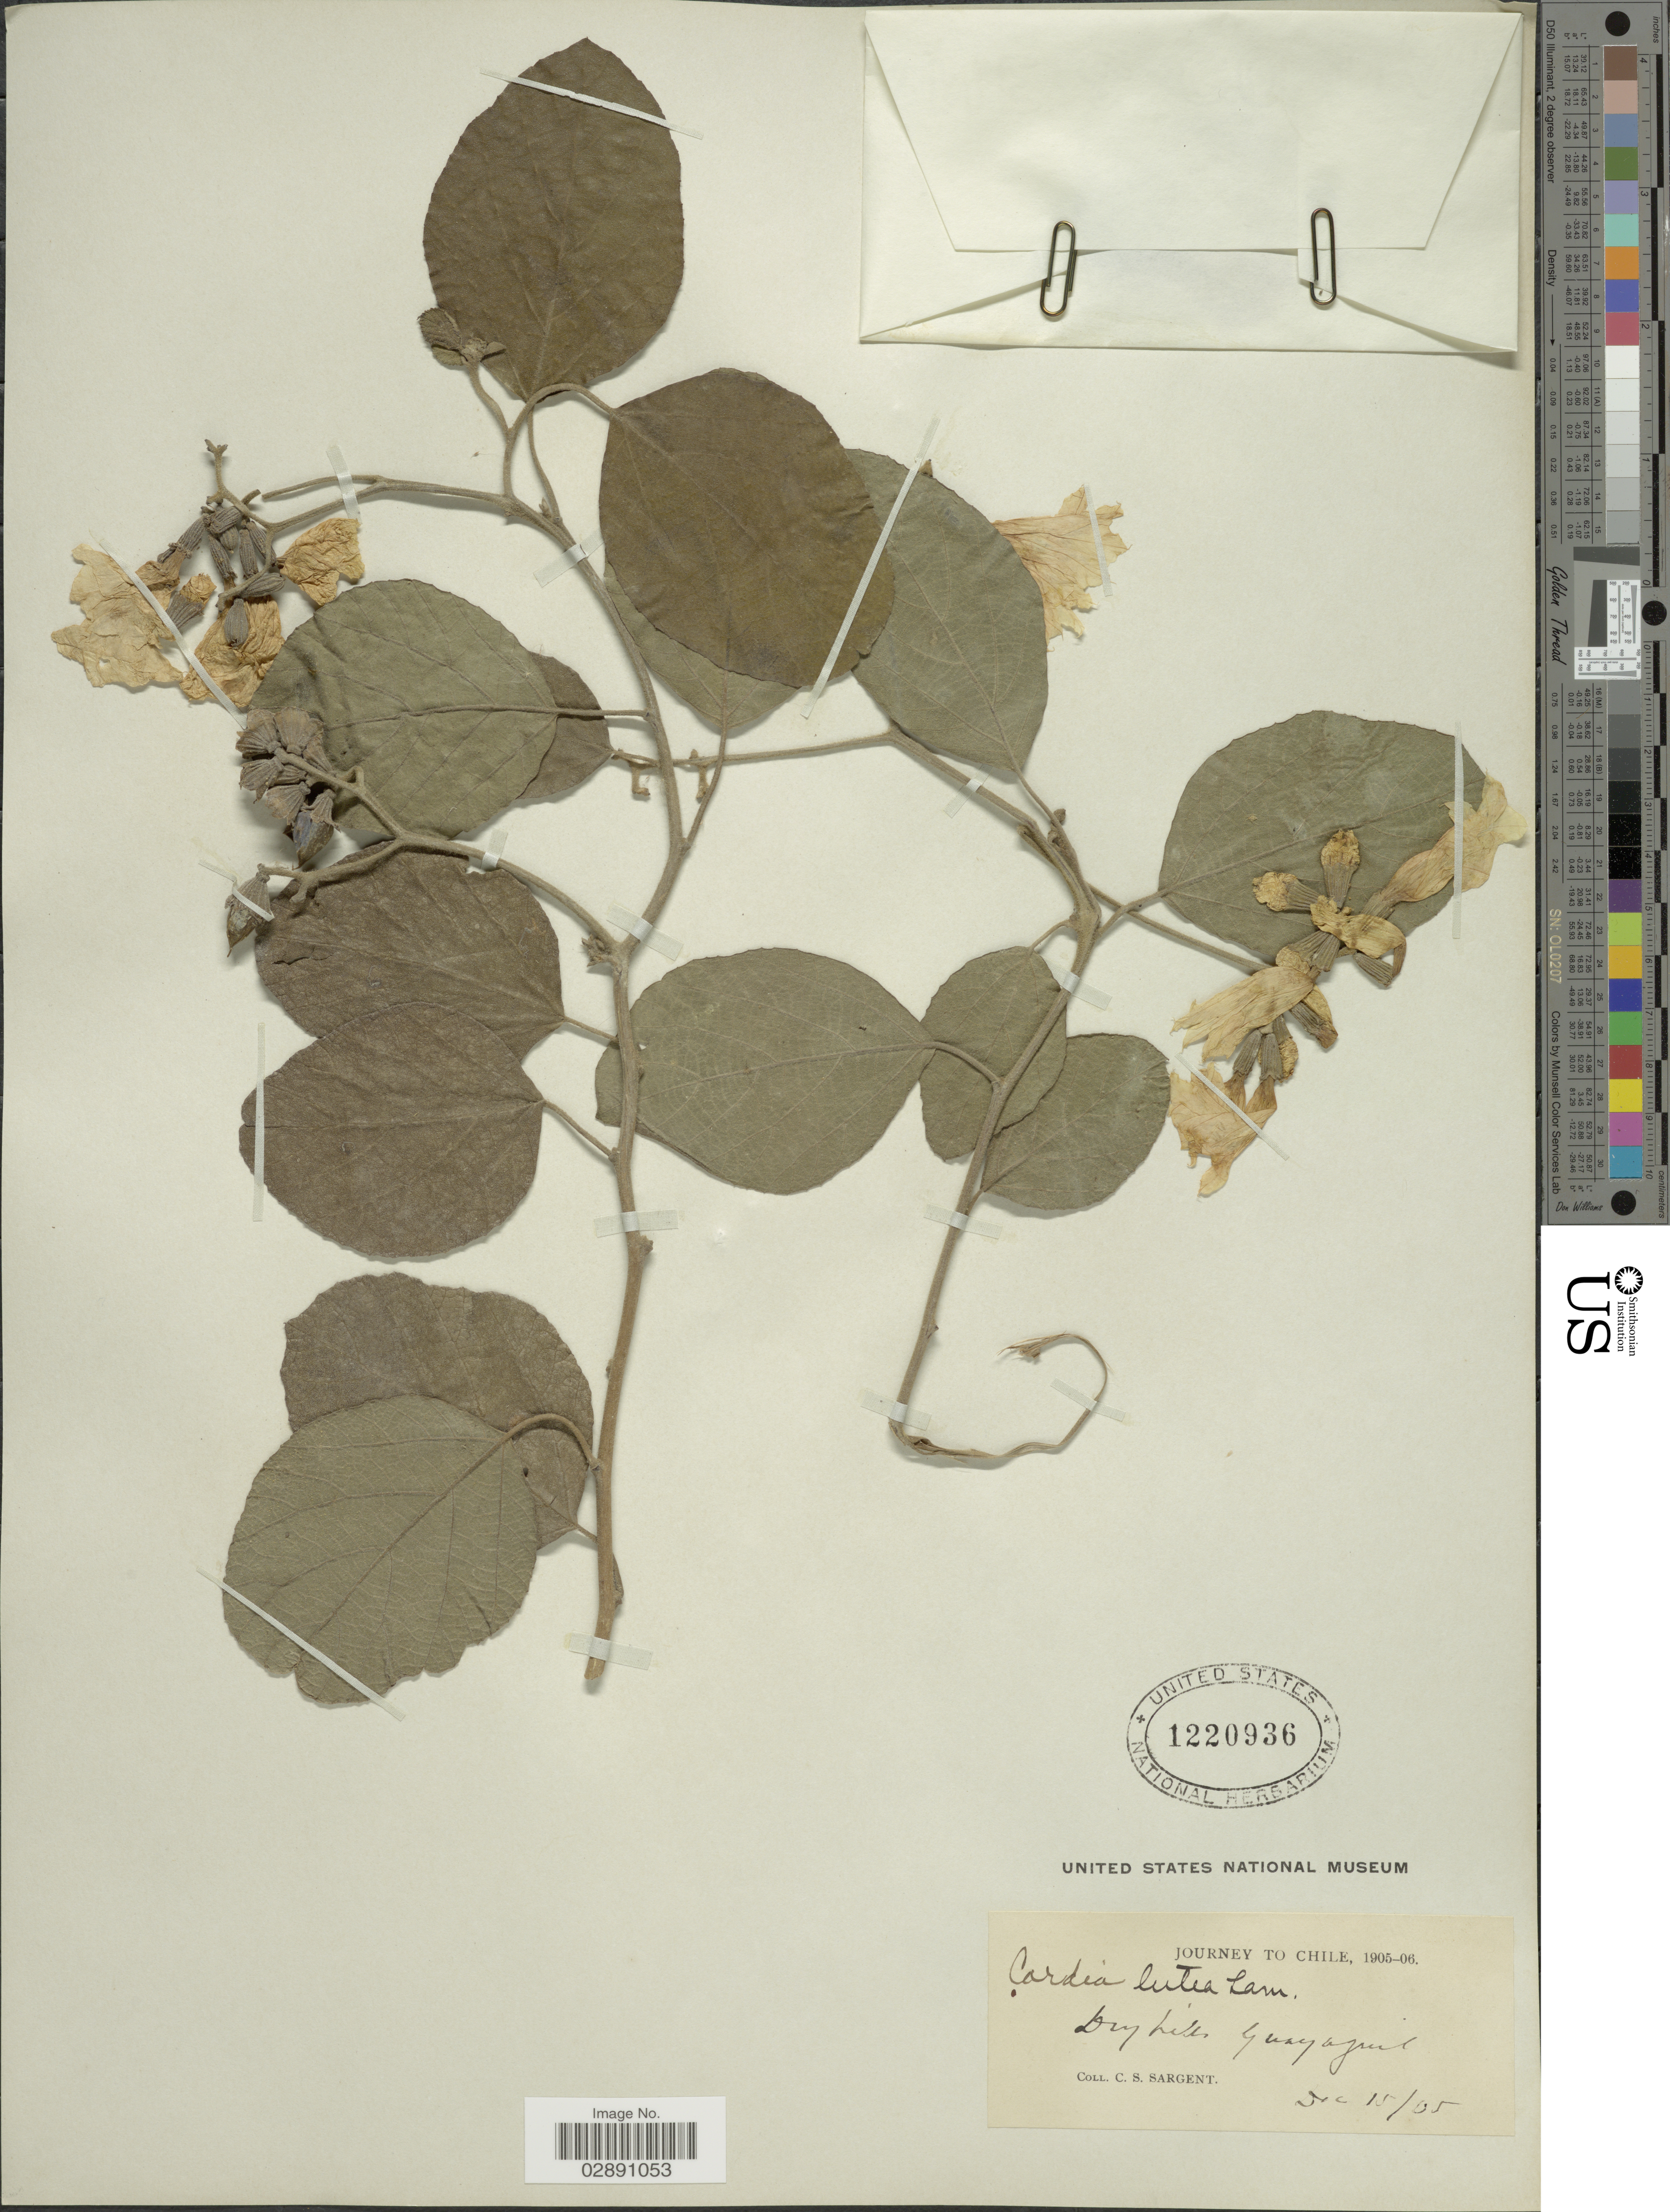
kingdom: Plantae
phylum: Tracheophyta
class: Magnoliopsida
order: Boraginales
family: Cordiaceae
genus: Cordia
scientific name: Cordia lutea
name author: Lam.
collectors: C. S. Sargent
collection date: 1905-12-15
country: Chile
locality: Guayaquil.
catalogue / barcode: US 1220936